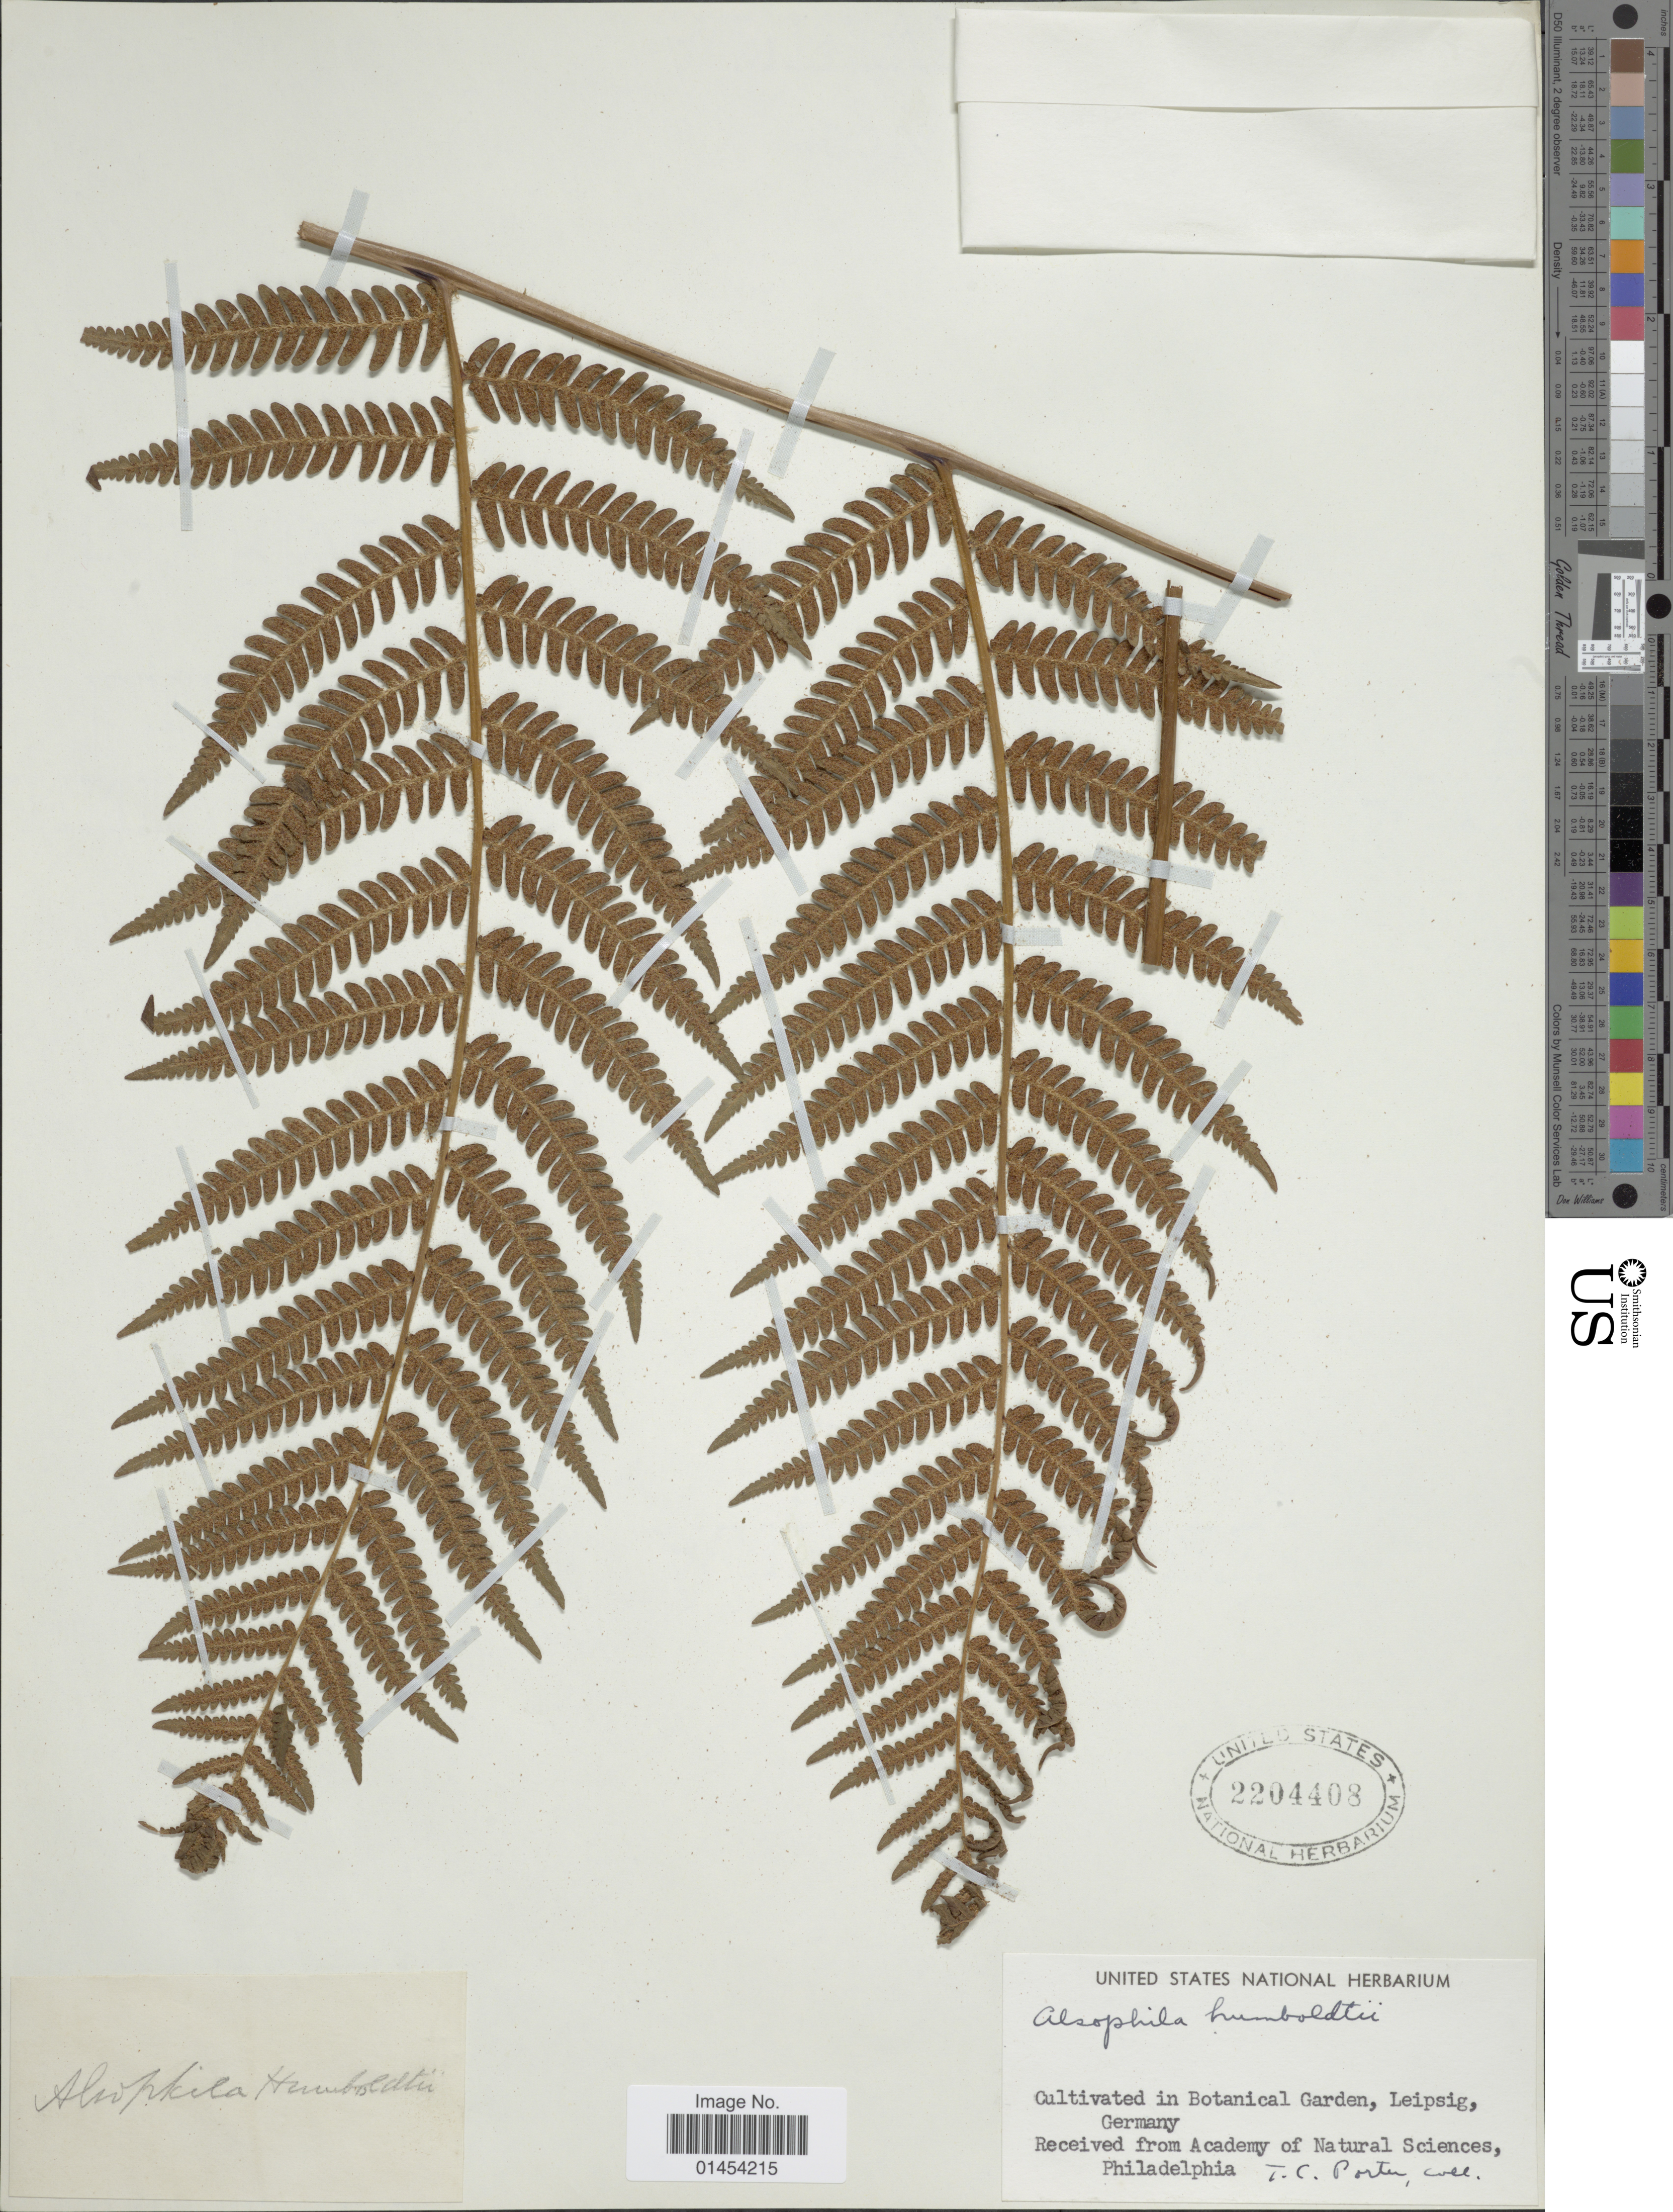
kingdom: Plantae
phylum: Tracheophyta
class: Polypodiopsida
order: Cyatheales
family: Cyatheaceae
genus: Alsophila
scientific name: Alsophila villosa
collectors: T. C. Porter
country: Germany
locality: Cultivated in Botanical Garden, Leipsig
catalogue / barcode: US 2204408